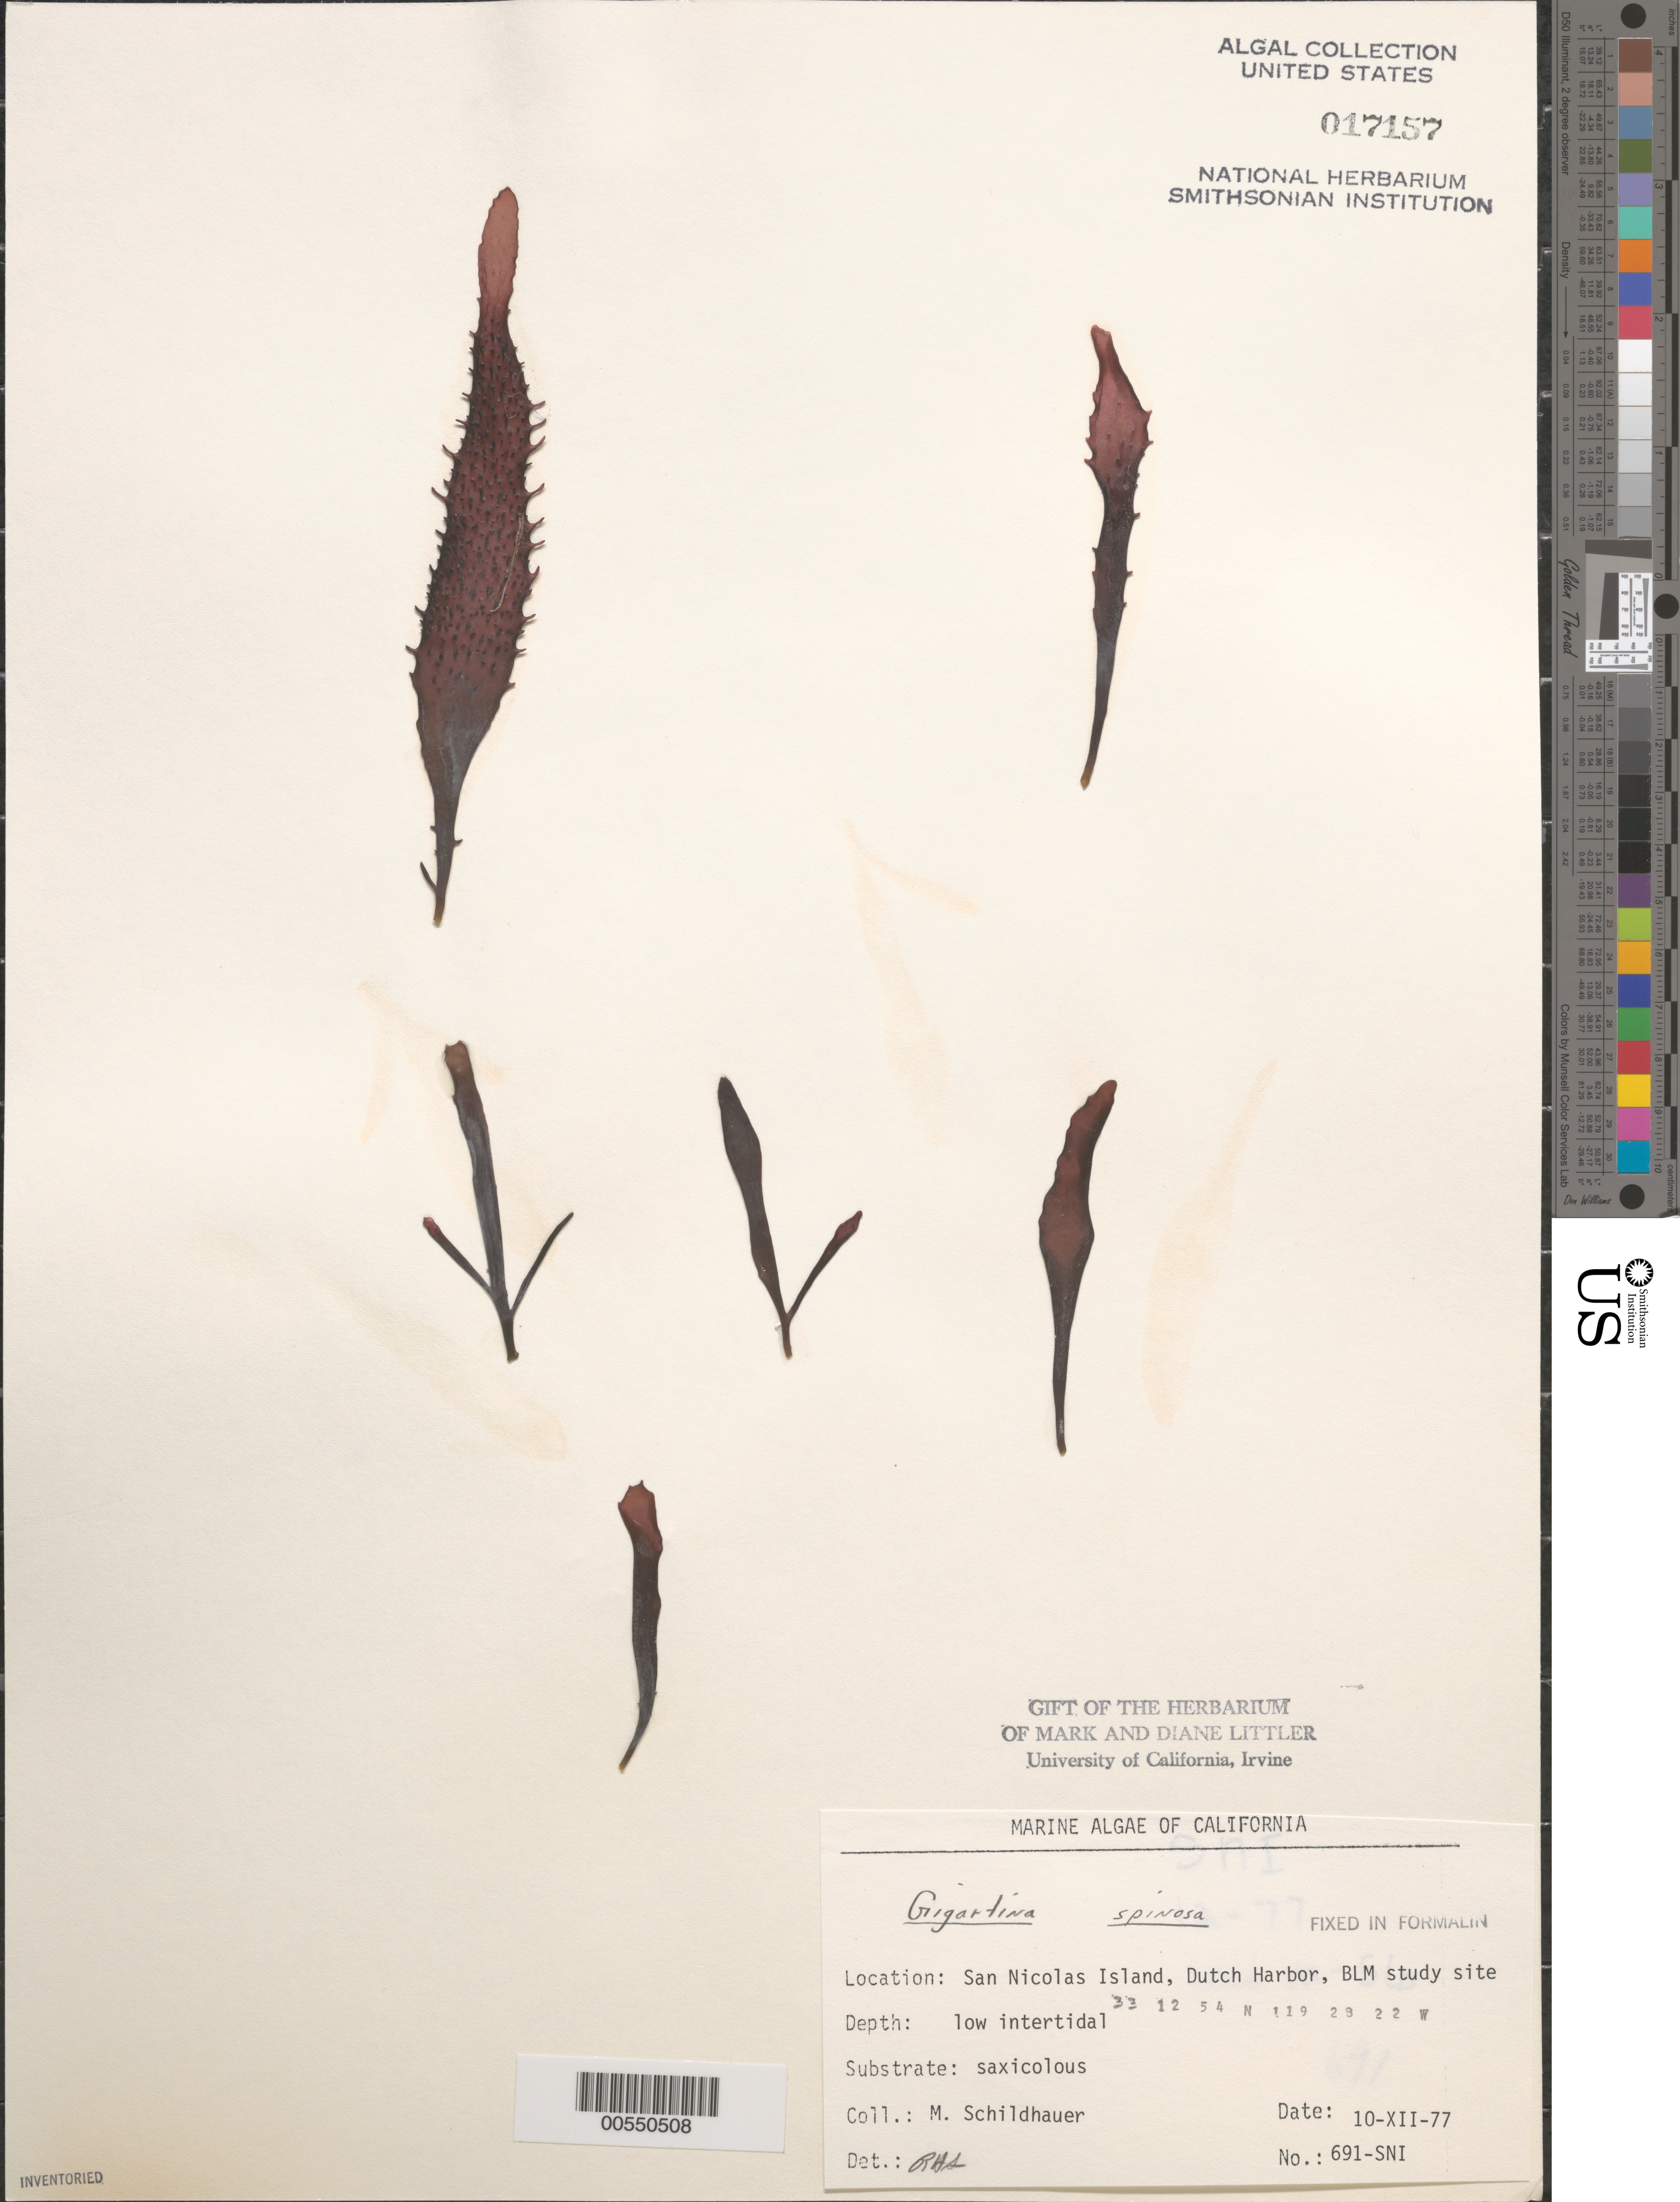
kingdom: Plantae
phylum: Rhodophyta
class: Florideophyceae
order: Gigartinales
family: Gigartinaceae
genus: Chondracanthus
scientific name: Chondracanthus spinosus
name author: (Kütz.) Guiry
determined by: Algae name updating Project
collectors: M. Schildhauer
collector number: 691-sni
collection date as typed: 10 Dec 1977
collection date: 1977-12-10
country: United States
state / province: California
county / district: Ventura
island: San Nicolas Island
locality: Dutch Harbor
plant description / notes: BLM-SOCALBIGHT Rocky Intertidal Survey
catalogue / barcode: US 17157